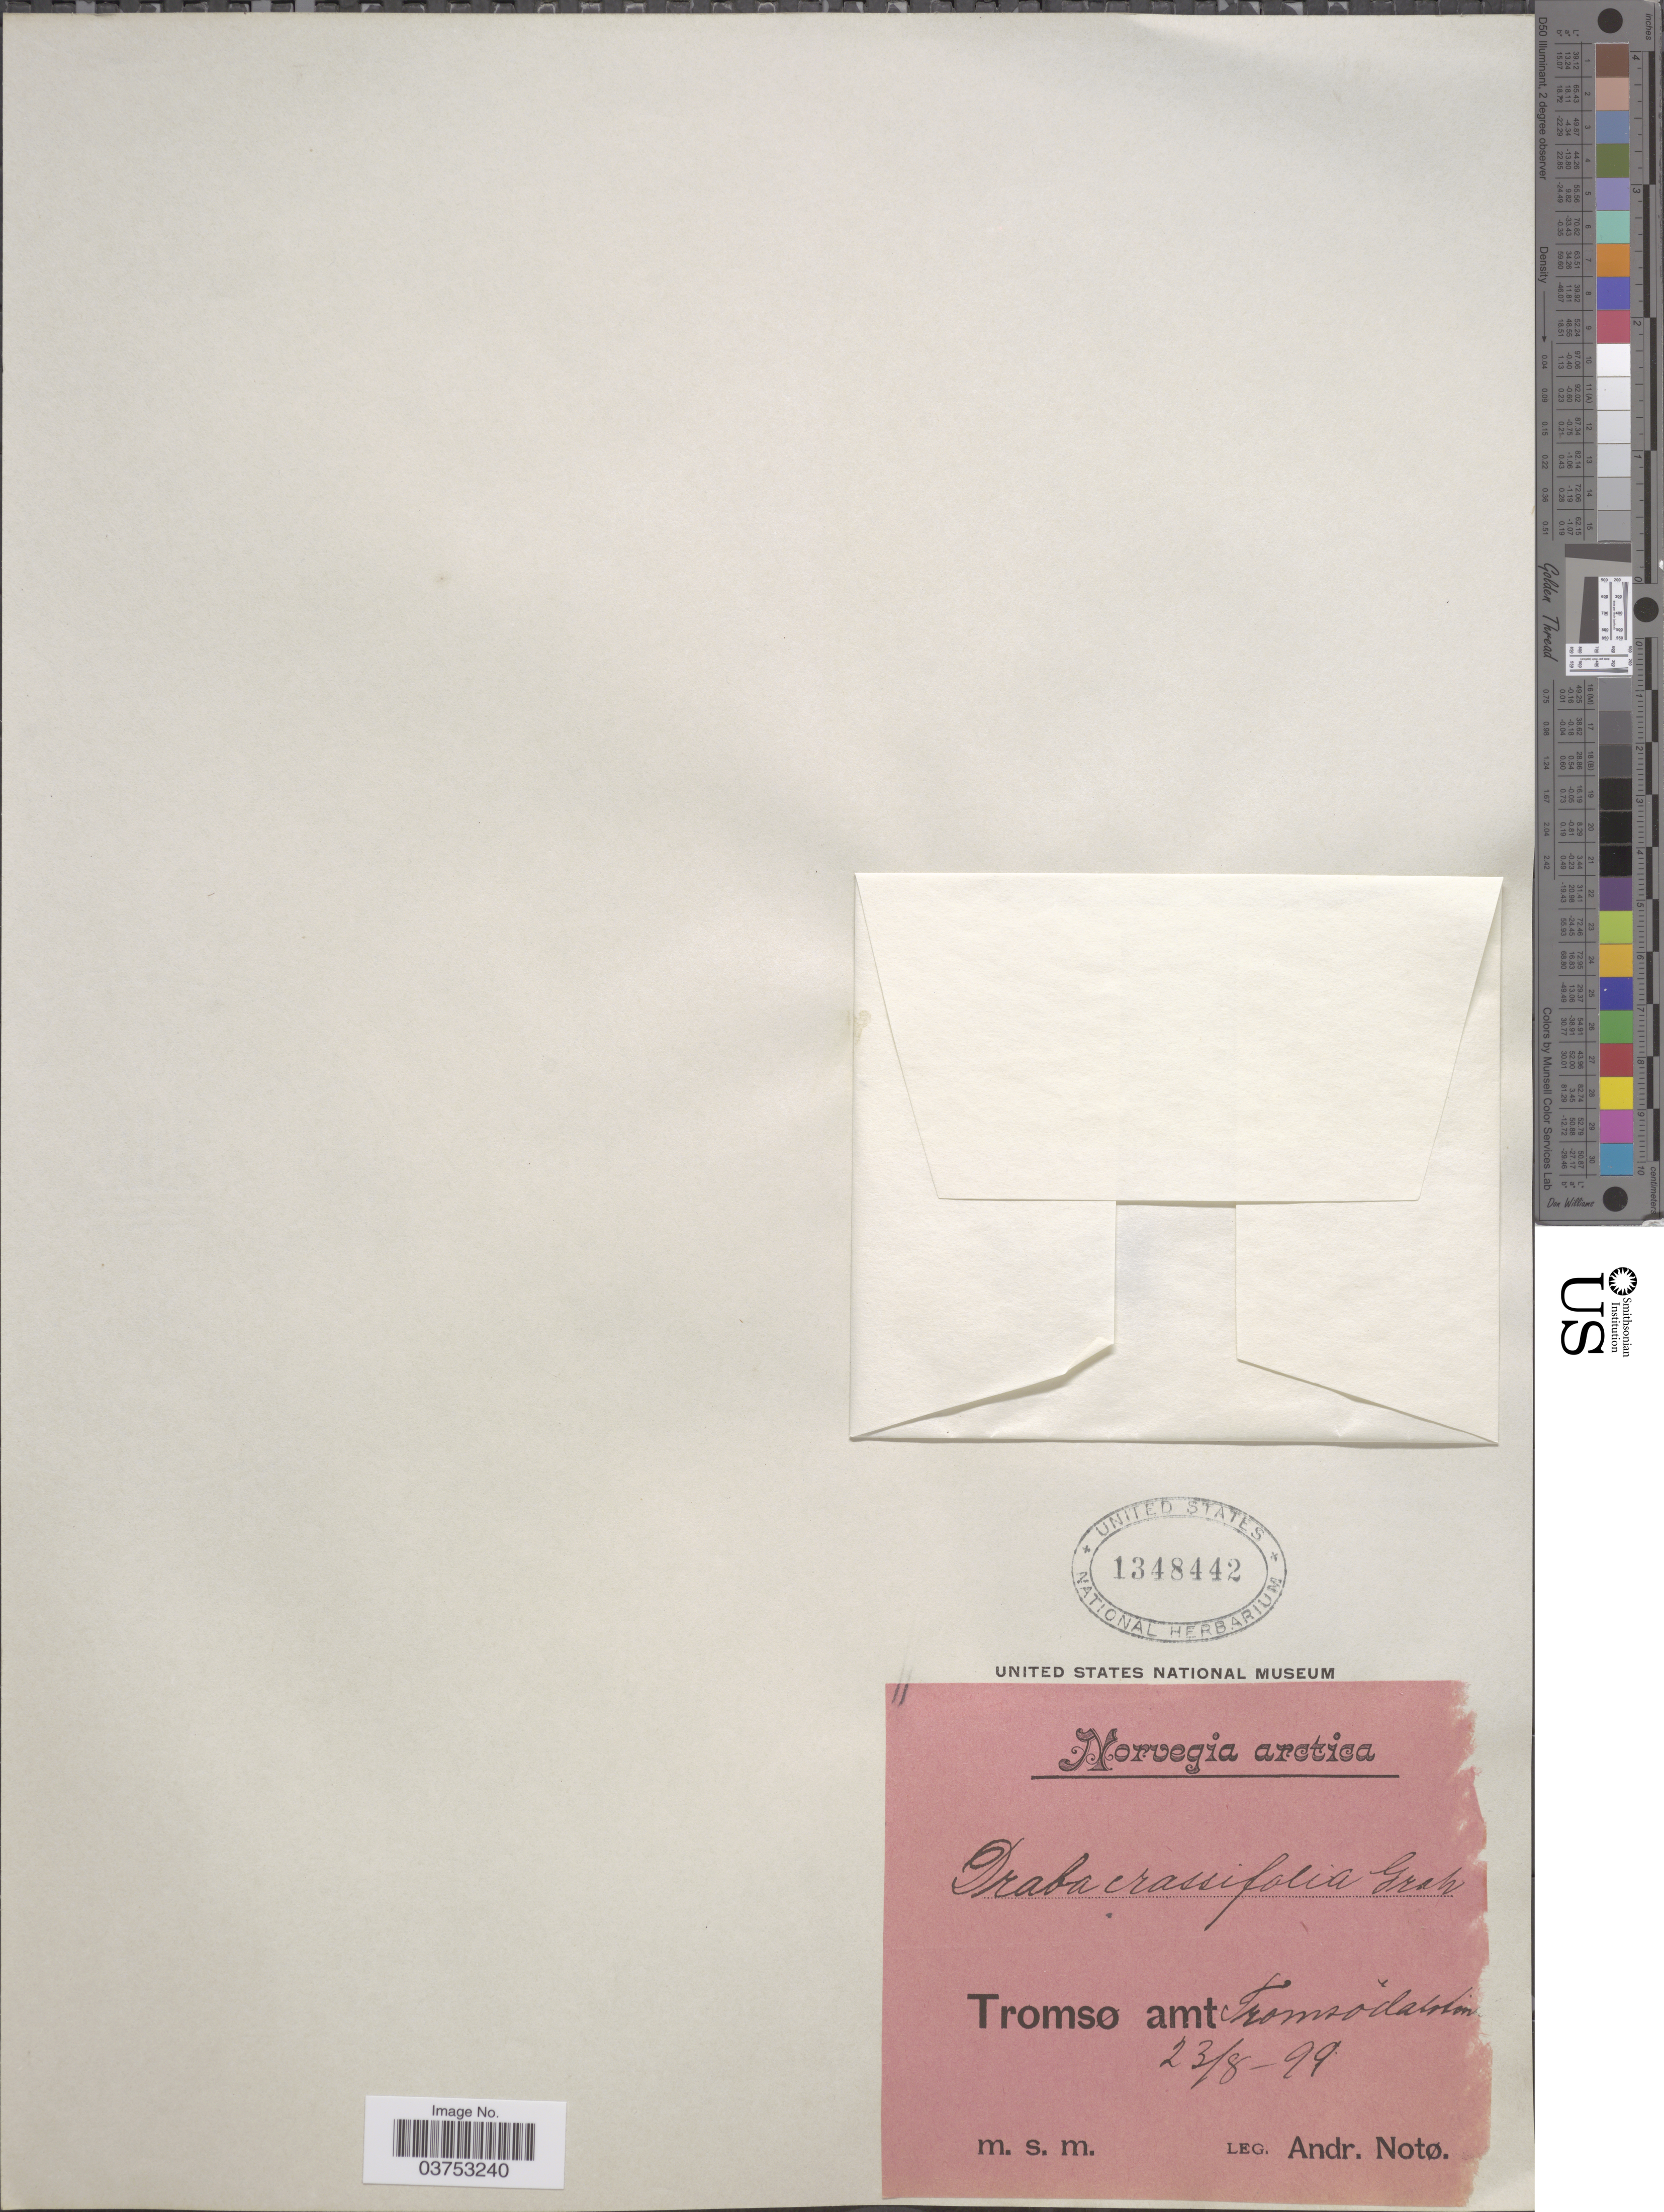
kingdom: Plantae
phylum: Tracheophyta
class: Magnoliopsida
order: Brassicales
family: Brassicaceae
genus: Draba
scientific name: Draba crassifolia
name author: Graham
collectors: A. Noto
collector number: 11?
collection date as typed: Transcribed d/m/y: 23/8/99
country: Norway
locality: Tromsø amt Tromsodalstind.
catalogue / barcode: US 1348442